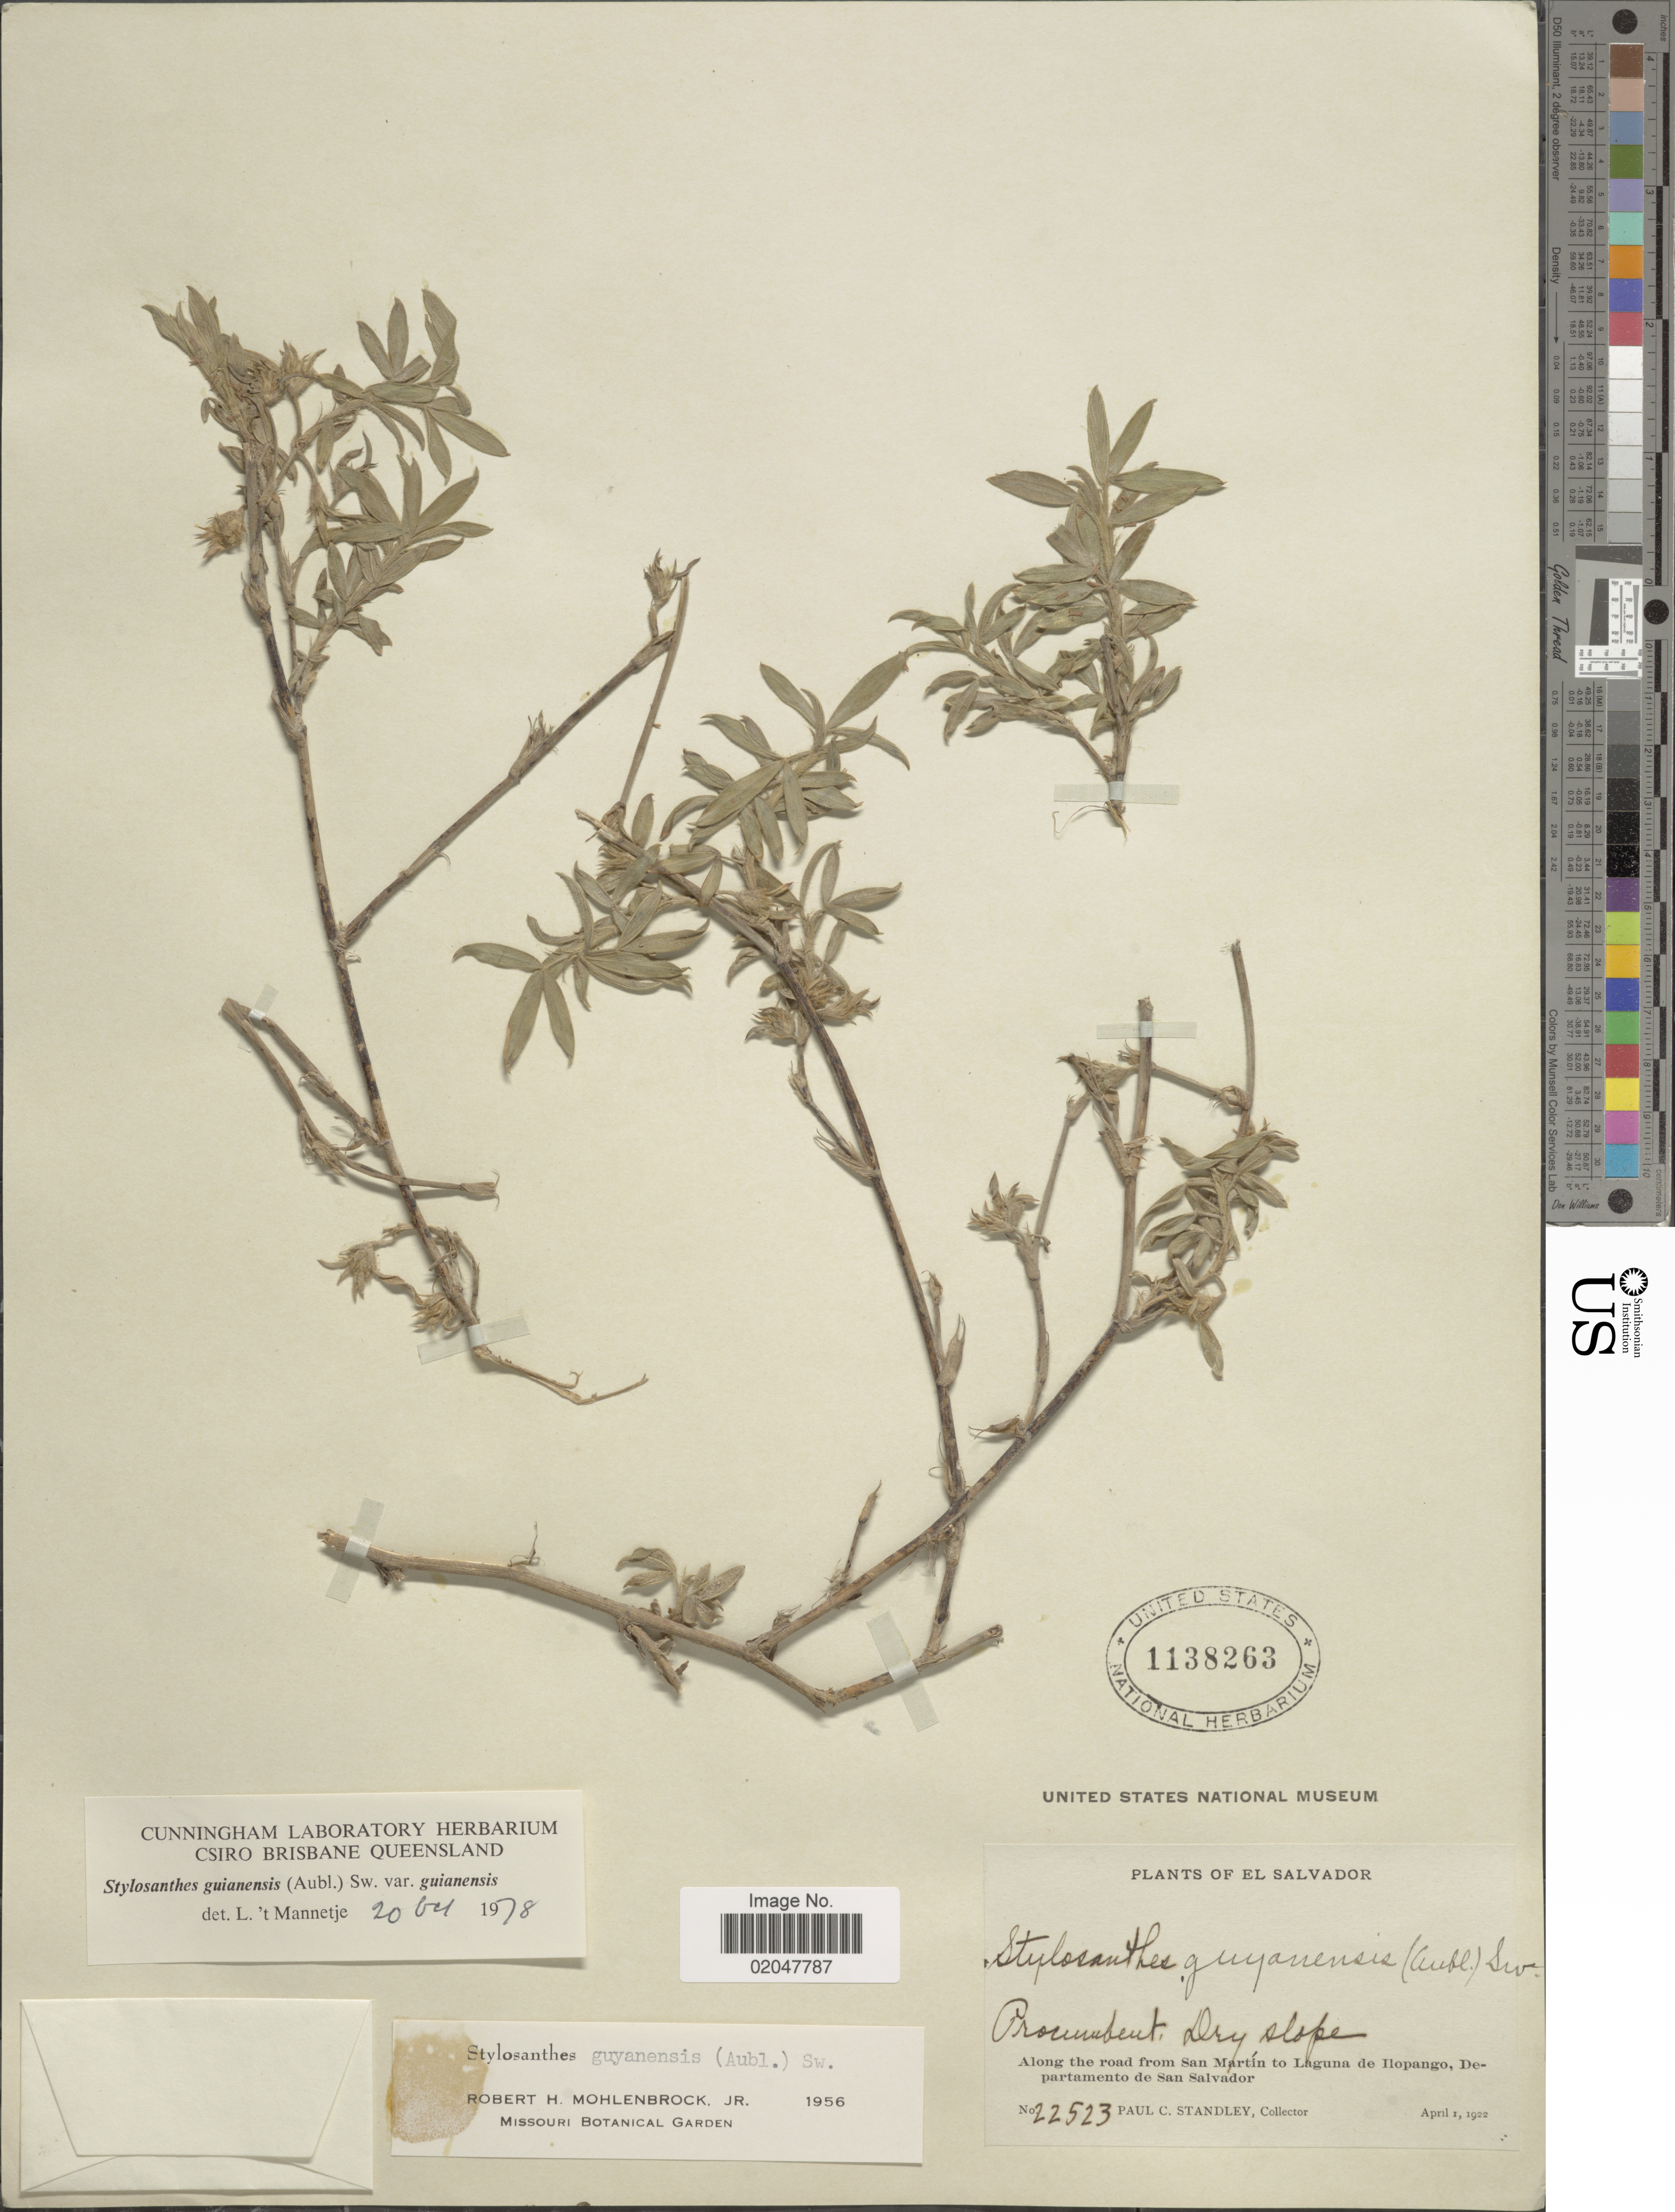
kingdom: Plantae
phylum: Tracheophyta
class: Magnoliopsida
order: Fabales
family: Fabaceae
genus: Stylosanthes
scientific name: Stylosanthes guianensis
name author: (Aubl.) Sw.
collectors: P. C. Standley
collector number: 22523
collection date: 1922-04-01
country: El Salvador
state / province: San Salvador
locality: Along the road from San Martin to Laguna de Ilopango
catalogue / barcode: US 1138263